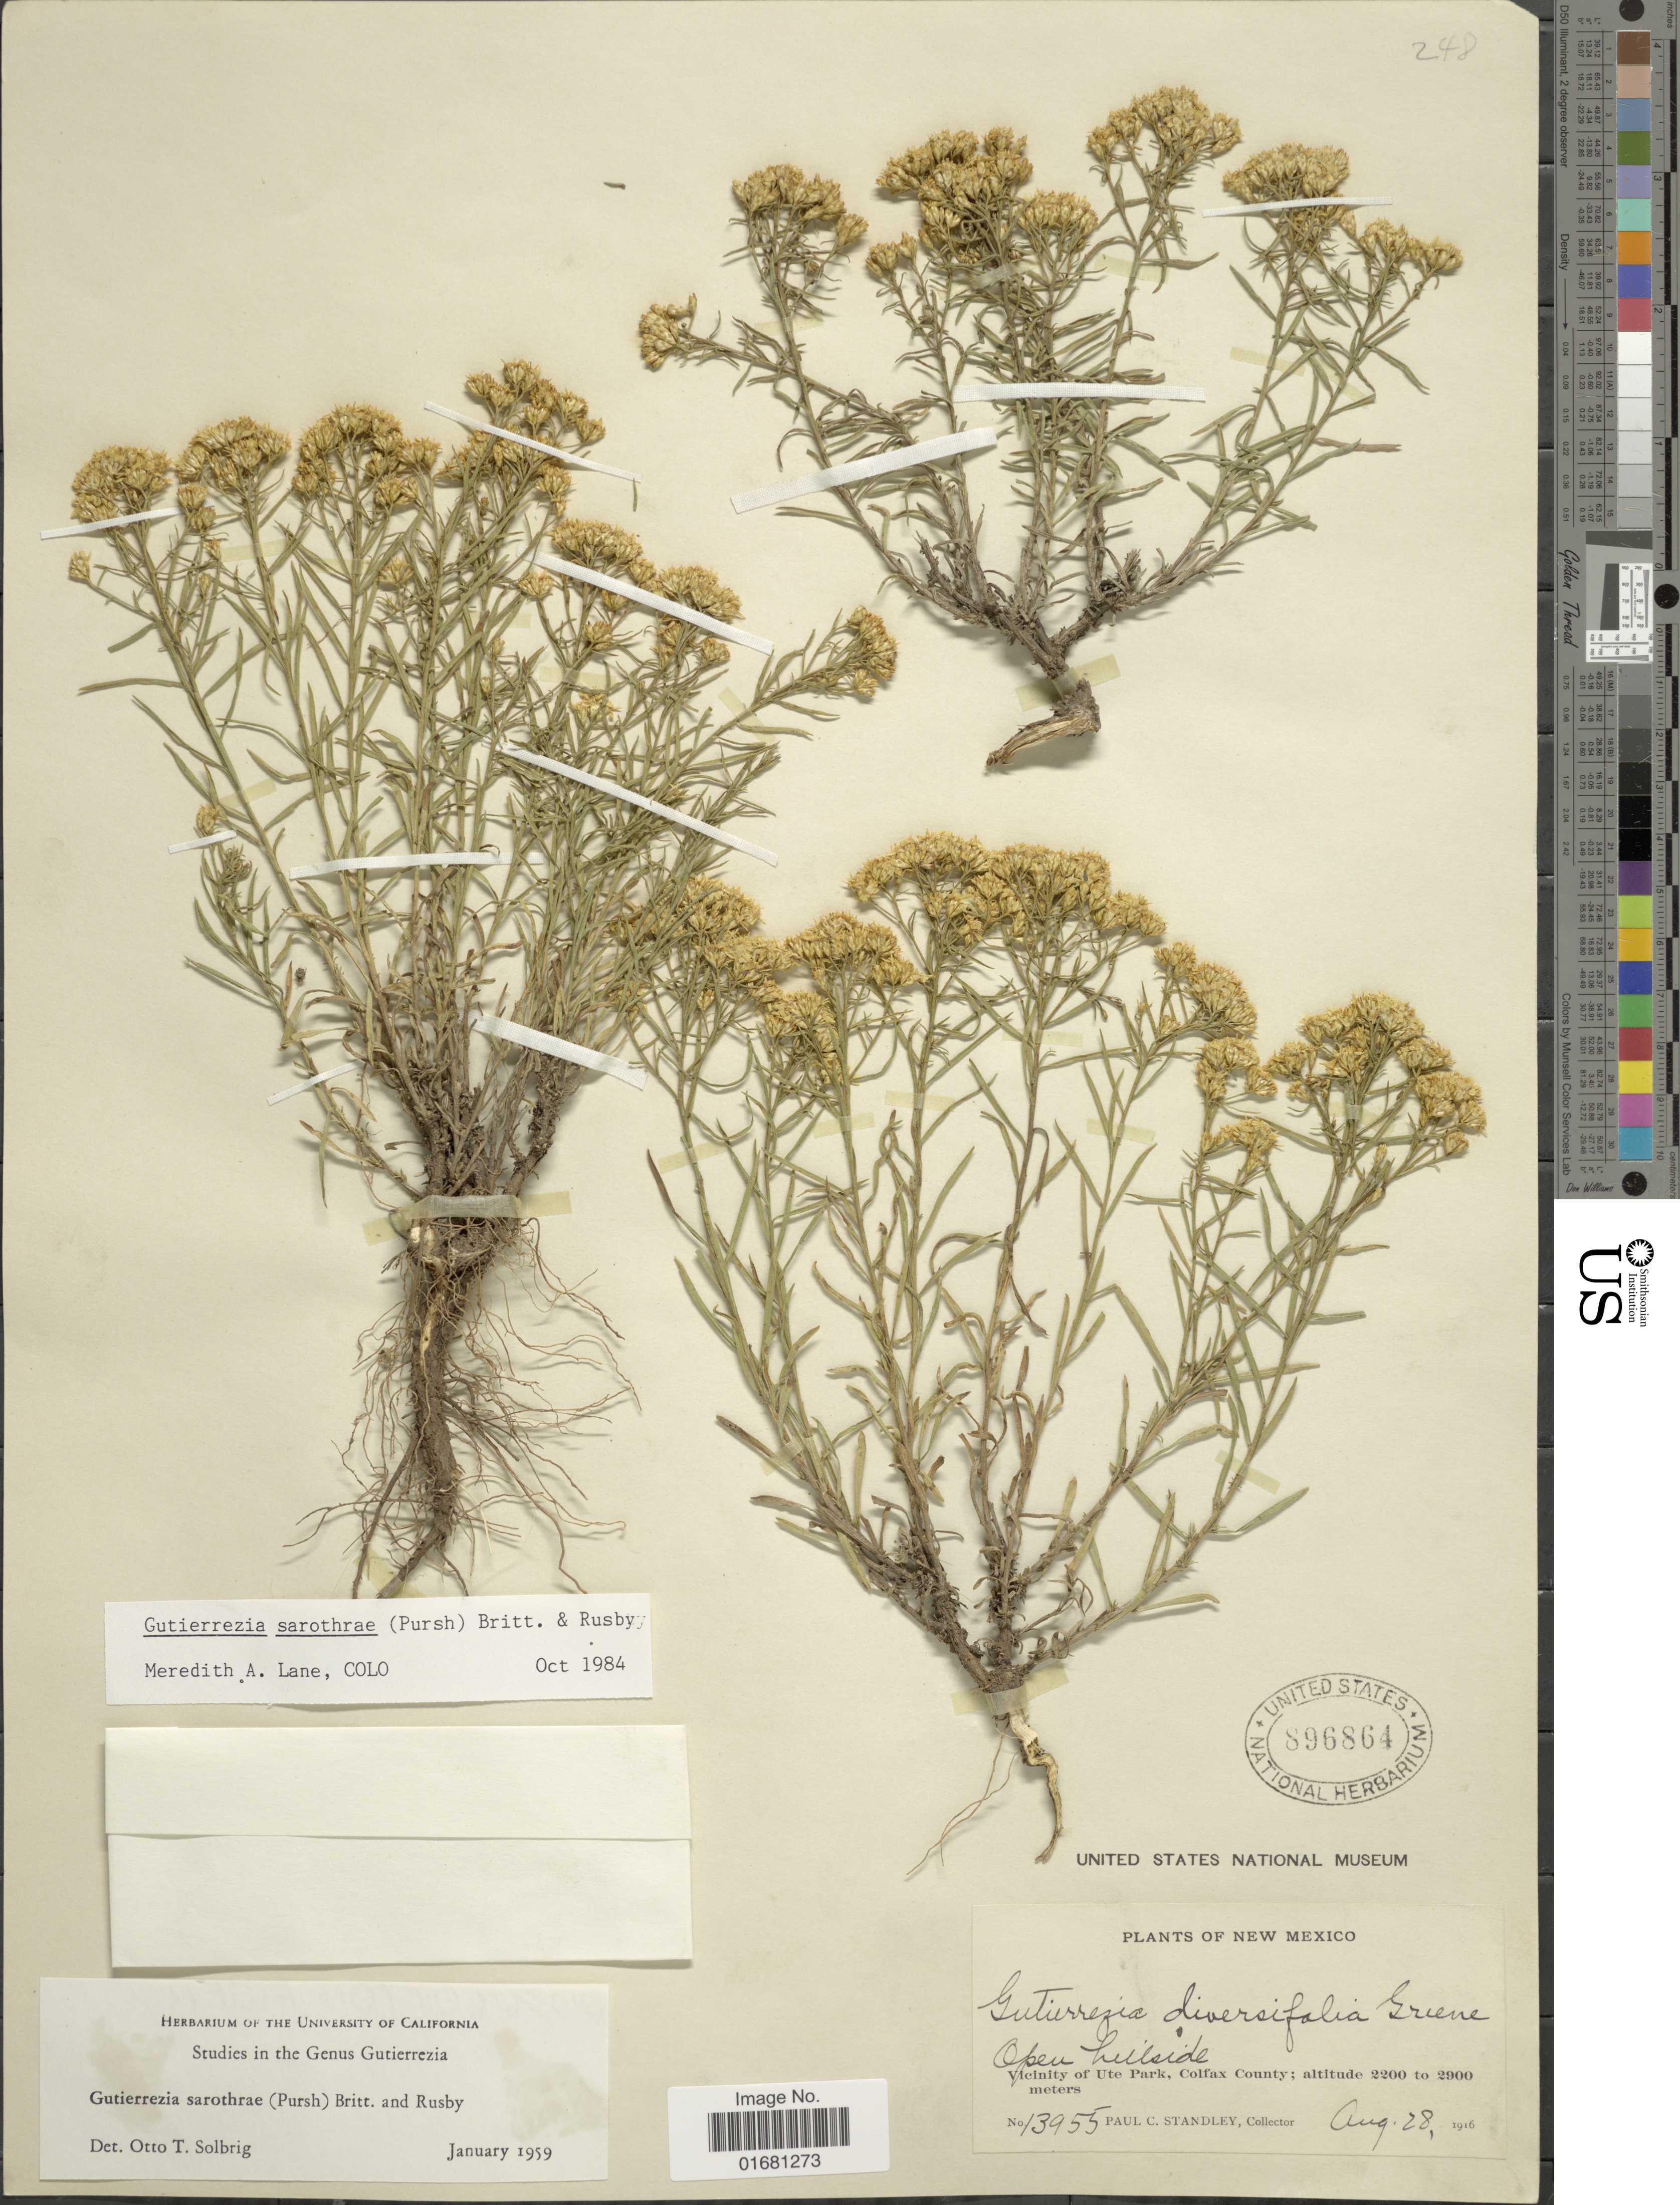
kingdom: Plantae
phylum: Tracheophyta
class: Magnoliopsida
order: Asterales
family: Asteraceae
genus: Gutierrezia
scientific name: Gutierrezia sarothrae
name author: (Pursh) Britton & Rusby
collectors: P. C. Standley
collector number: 13955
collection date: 1916-08-28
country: United States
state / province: New Mexico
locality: New Mexico. Open hillside. Vicinity of Ute Park, Colfax County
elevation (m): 2200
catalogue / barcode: US 896864